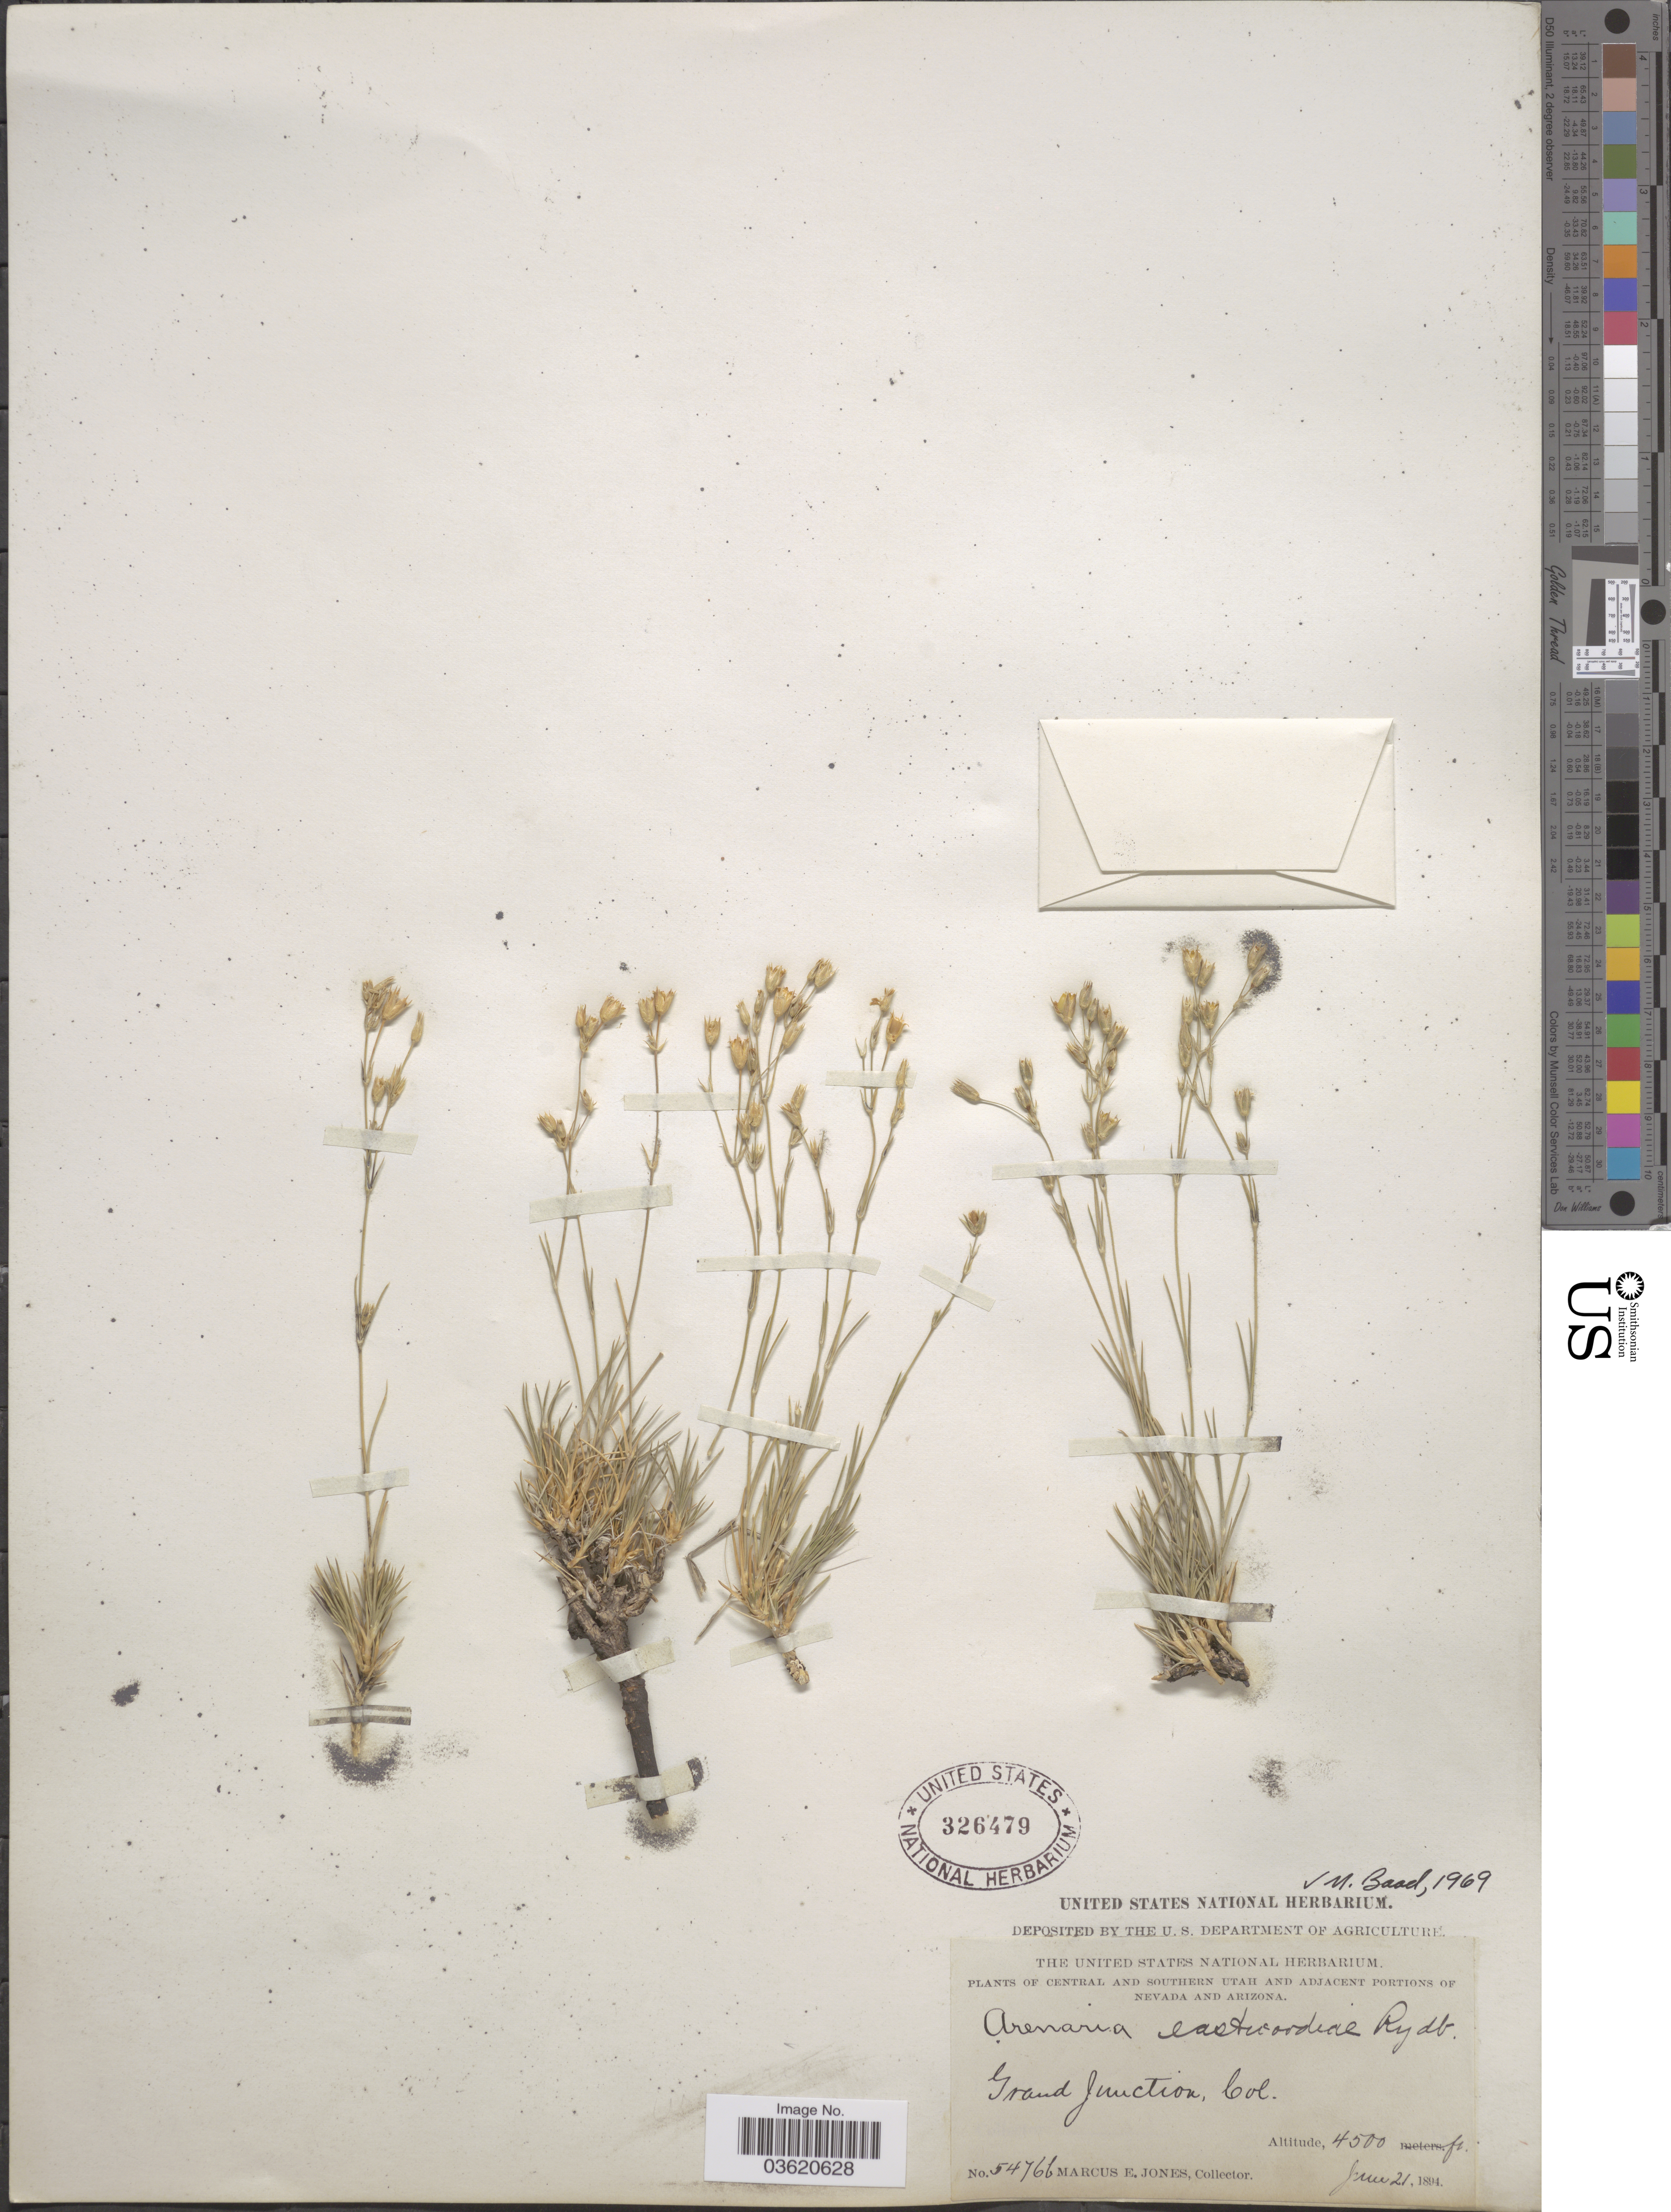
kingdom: Plantae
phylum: Tracheophyta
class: Magnoliopsida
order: Caryophyllales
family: Caryophyllaceae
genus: Eremogone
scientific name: Eremogone eastwoodiae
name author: (Rydb.) Ikonn.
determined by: Strong, Mark T., (BOT), Smithsonian Institution - National Museum of Natural History (UNITED STATES)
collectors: M. E. Jones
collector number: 5476b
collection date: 1894-06-21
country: United States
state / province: Colorado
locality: Grand Junction.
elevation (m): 1372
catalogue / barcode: US 326479